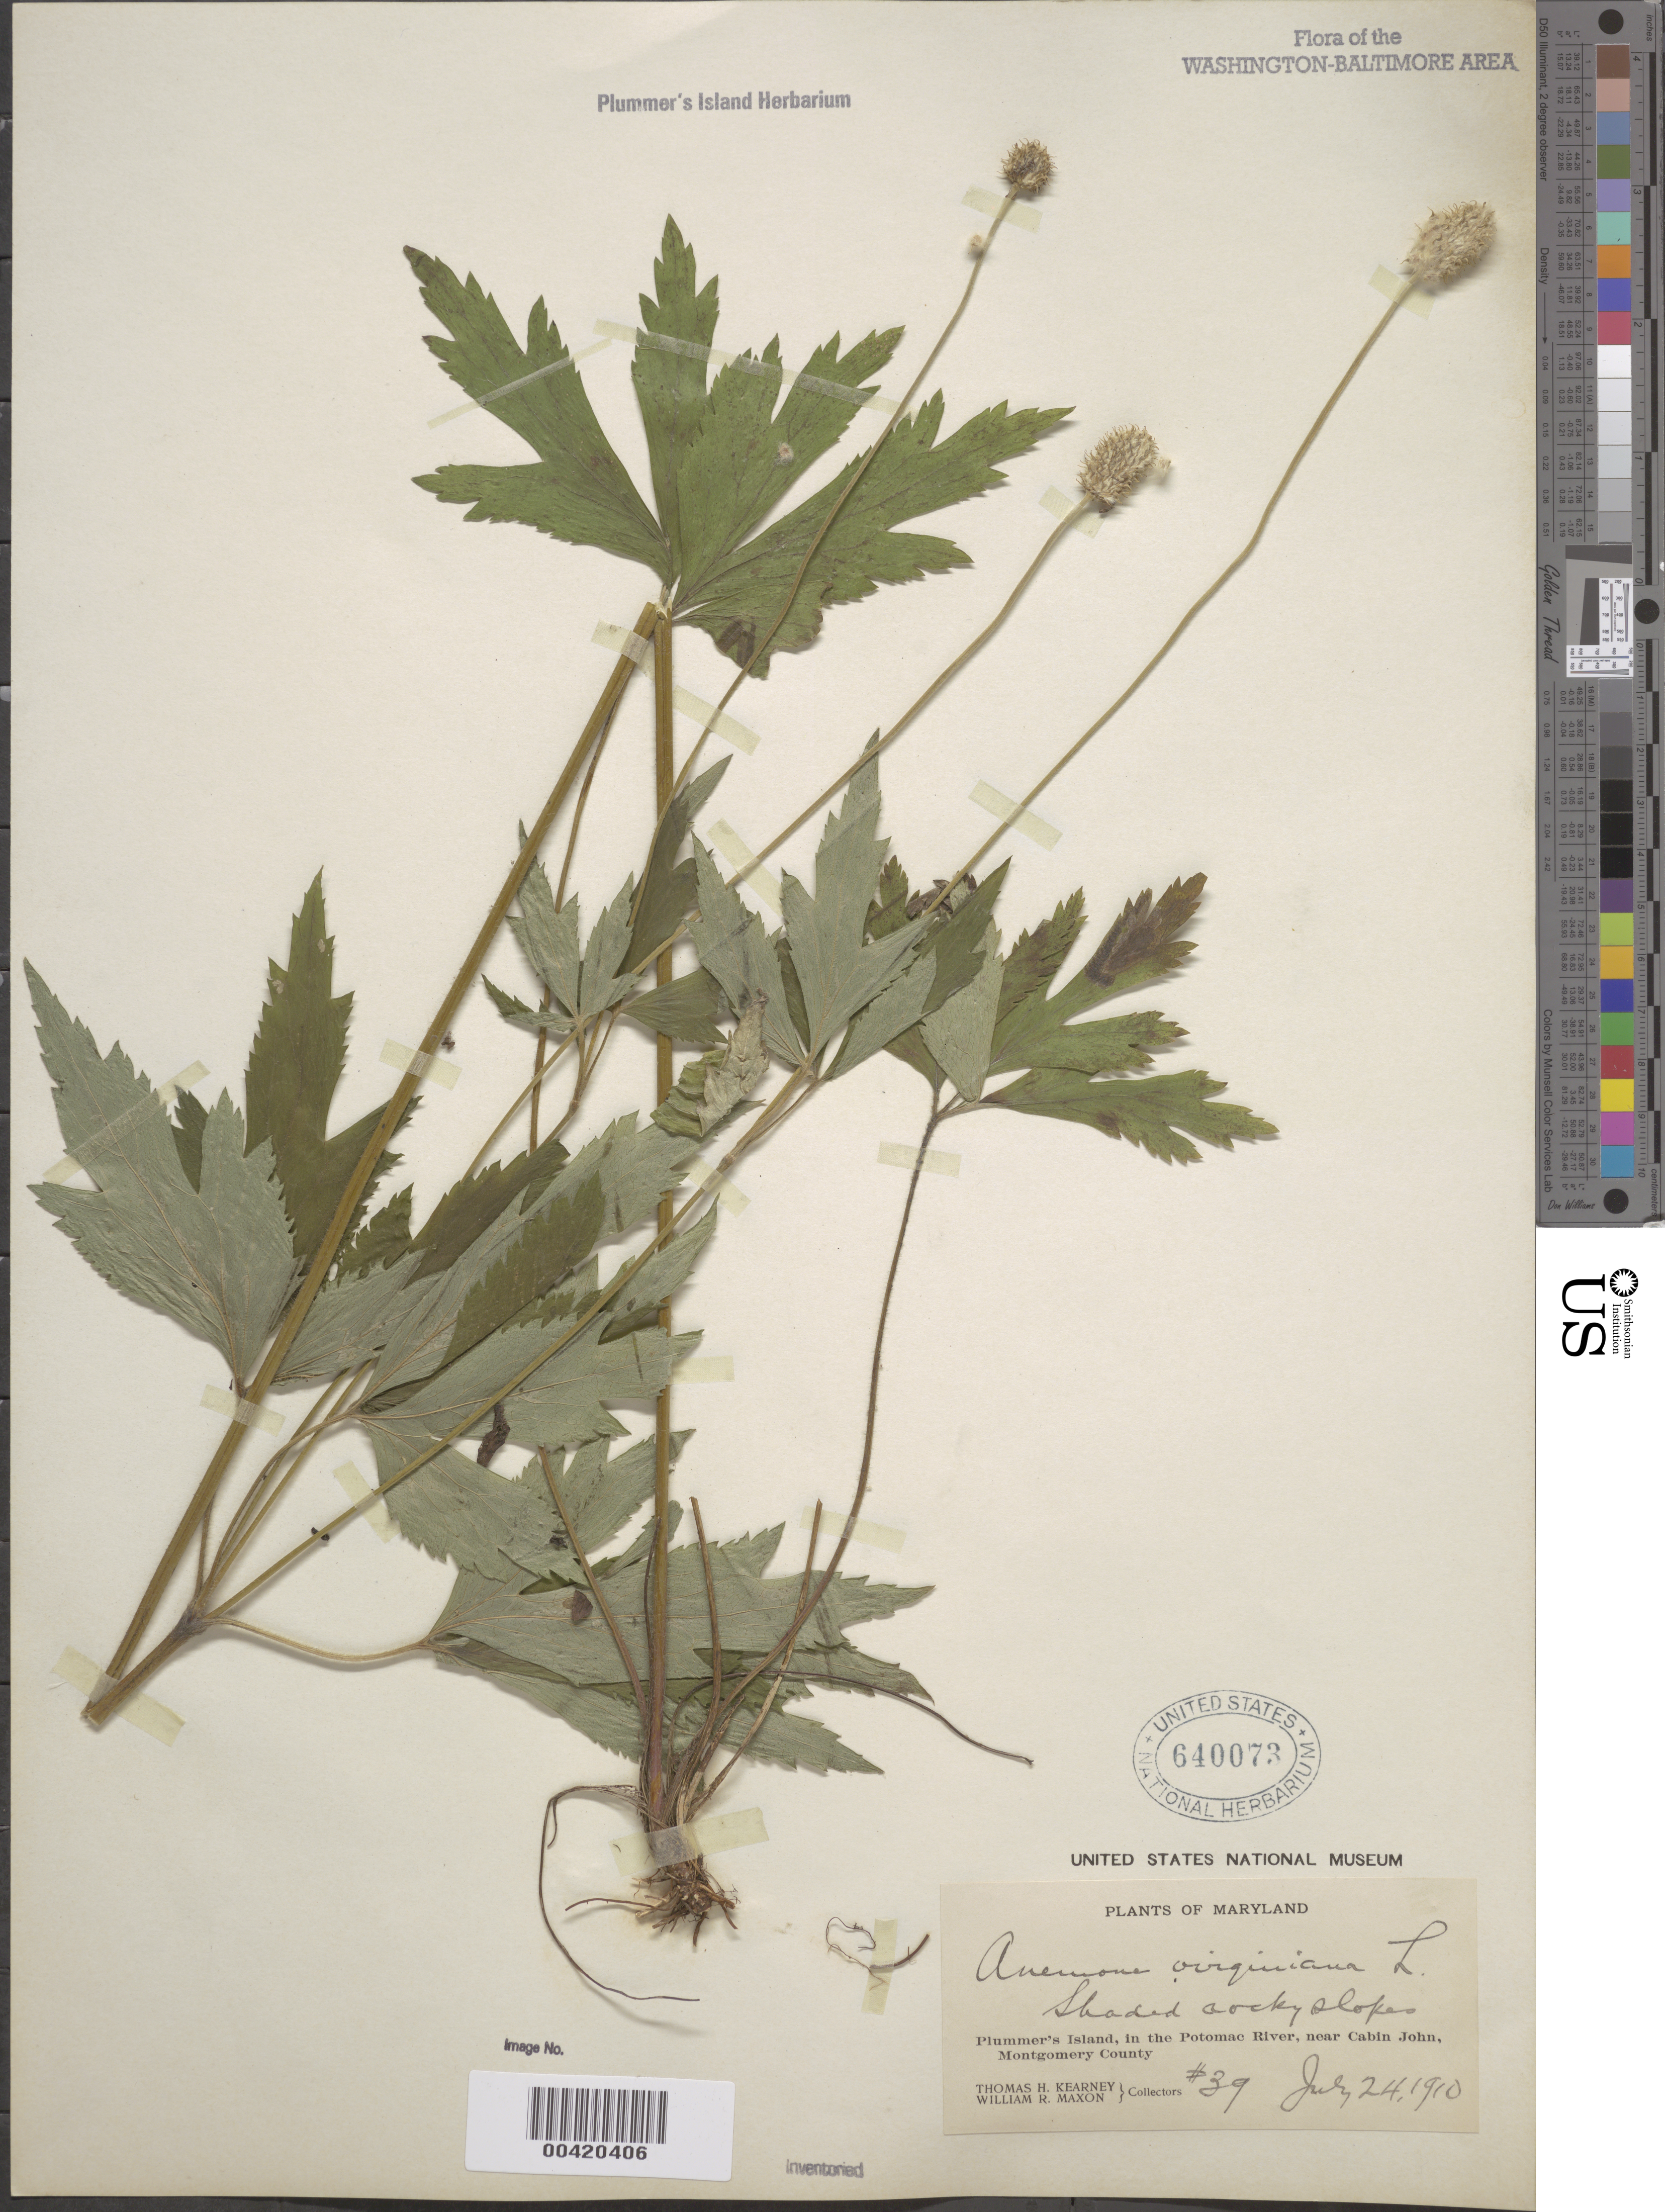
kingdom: Plantae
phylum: Tracheophyta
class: Magnoliopsida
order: Ranunculales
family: Ranunculaceae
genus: Anemone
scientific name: Anemone virginiana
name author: L.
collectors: T. H. Kearney & W. R. Maxon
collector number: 39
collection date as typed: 24 Jul 1910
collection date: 1910-07-24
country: United States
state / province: Maryland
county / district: Montgomery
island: Plummers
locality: Plummer's Island C. & O. Canal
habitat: Shadedrocky slopes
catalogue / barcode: US 640073